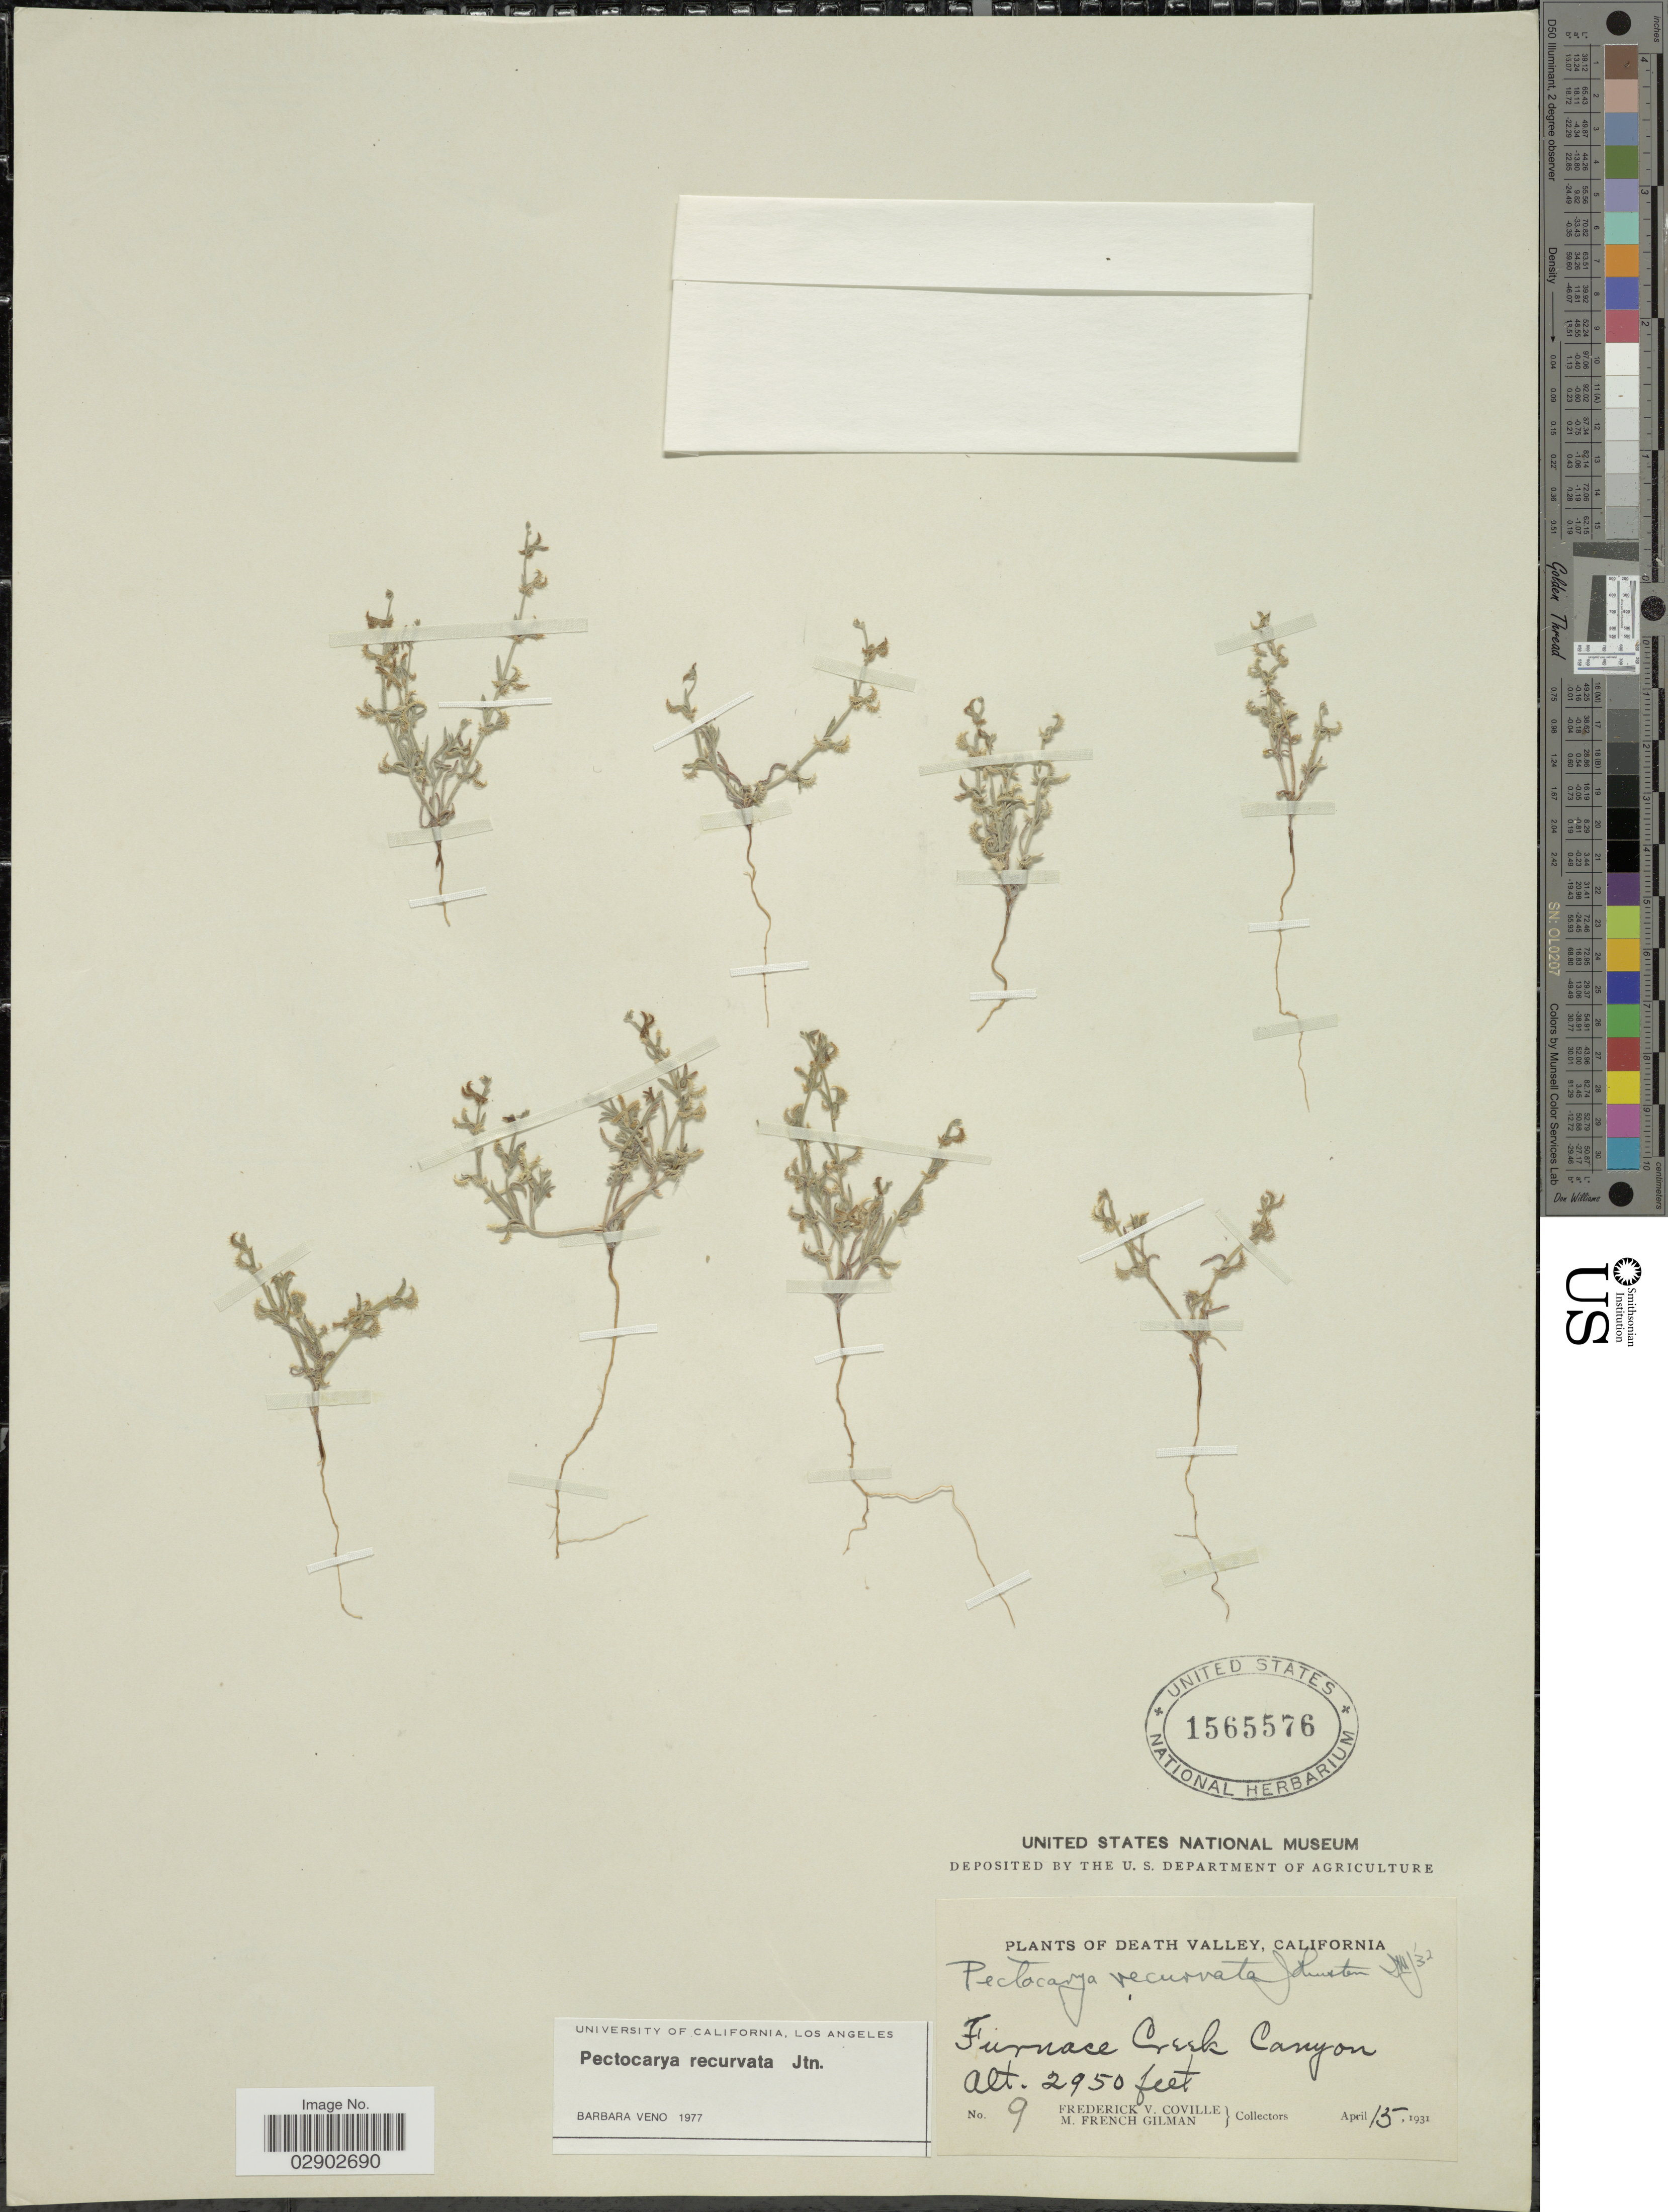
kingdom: Plantae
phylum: Tracheophyta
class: Magnoliopsida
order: Boraginales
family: Boraginaceae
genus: Pectocarya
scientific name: Pectocarya recurvata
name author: I.M. Johnst.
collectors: F. V. Coville & M. F. Gilman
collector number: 9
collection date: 1931-04-15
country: United States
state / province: California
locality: Death Valley, Furnace Creek Canyon.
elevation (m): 899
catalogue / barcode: US 1565576